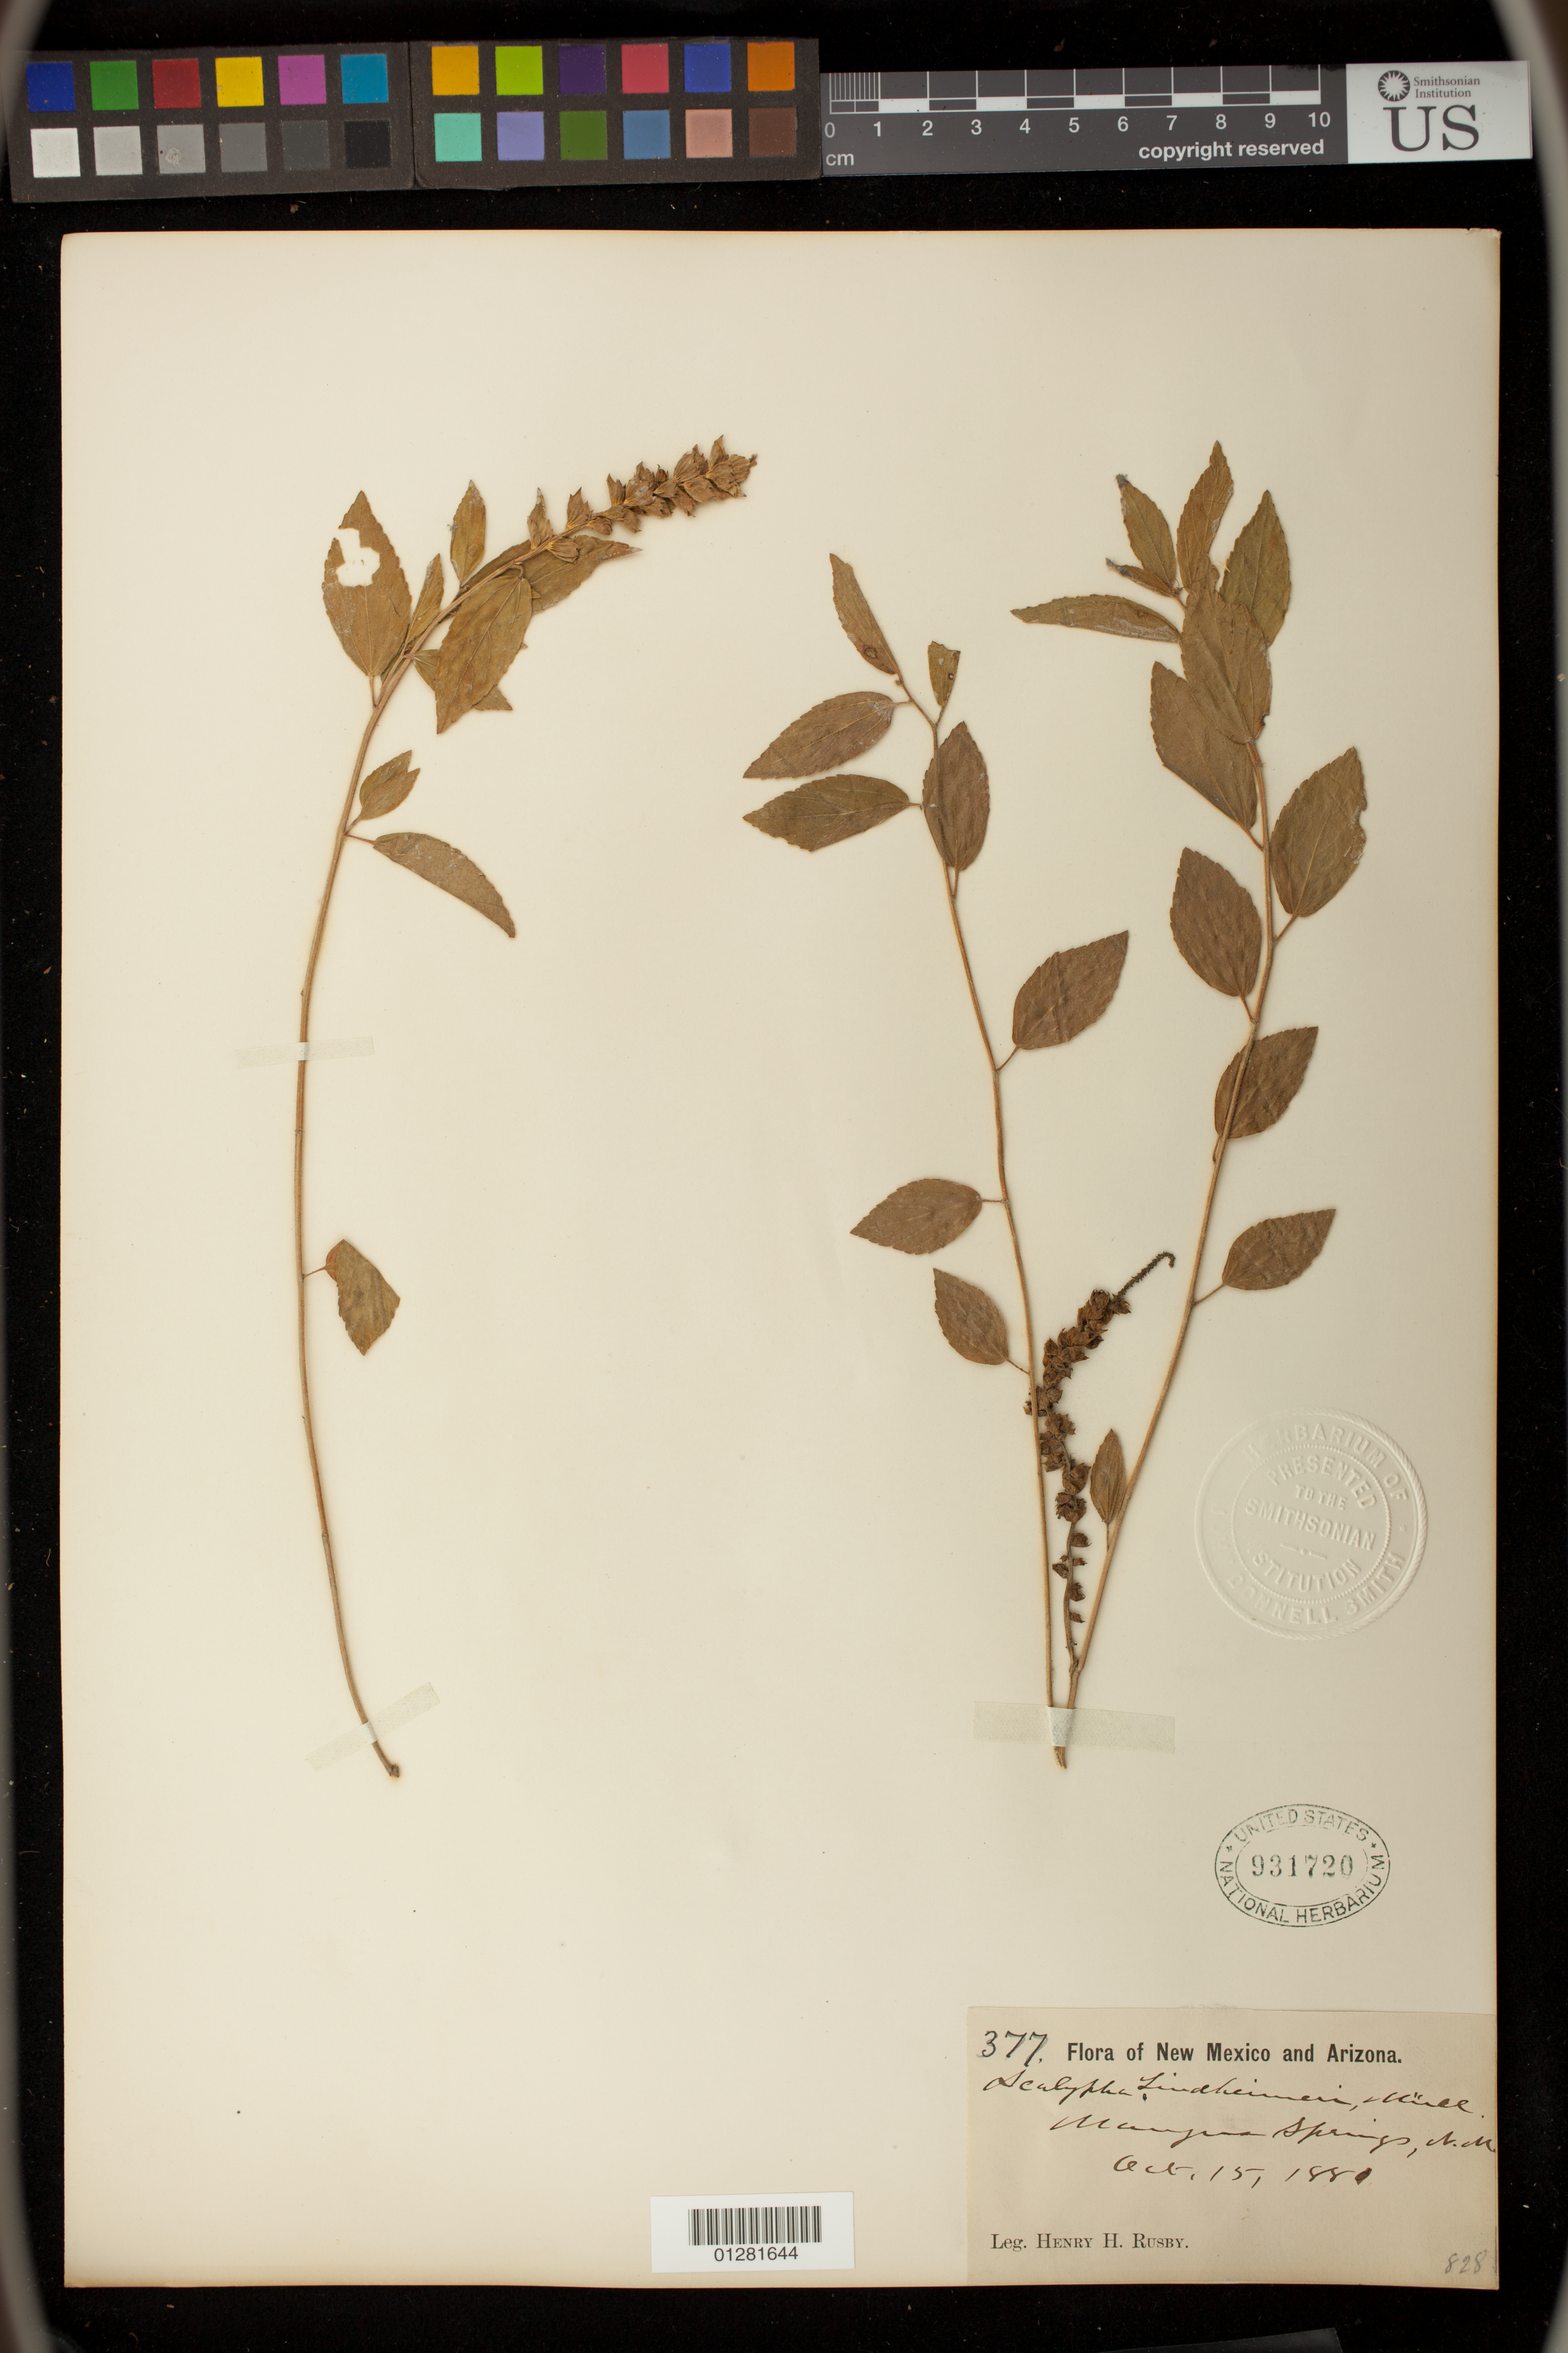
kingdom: Plantae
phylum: Tracheophyta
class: Magnoliopsida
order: Malpighiales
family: Euphorbiaceae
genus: Acalypha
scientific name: Acalypha lindheimeri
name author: Müll. Arg.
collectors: H. H. Rusby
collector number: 377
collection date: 1881-10-15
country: United States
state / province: New Mexico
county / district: Grant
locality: Mangus Springs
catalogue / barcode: US 931720